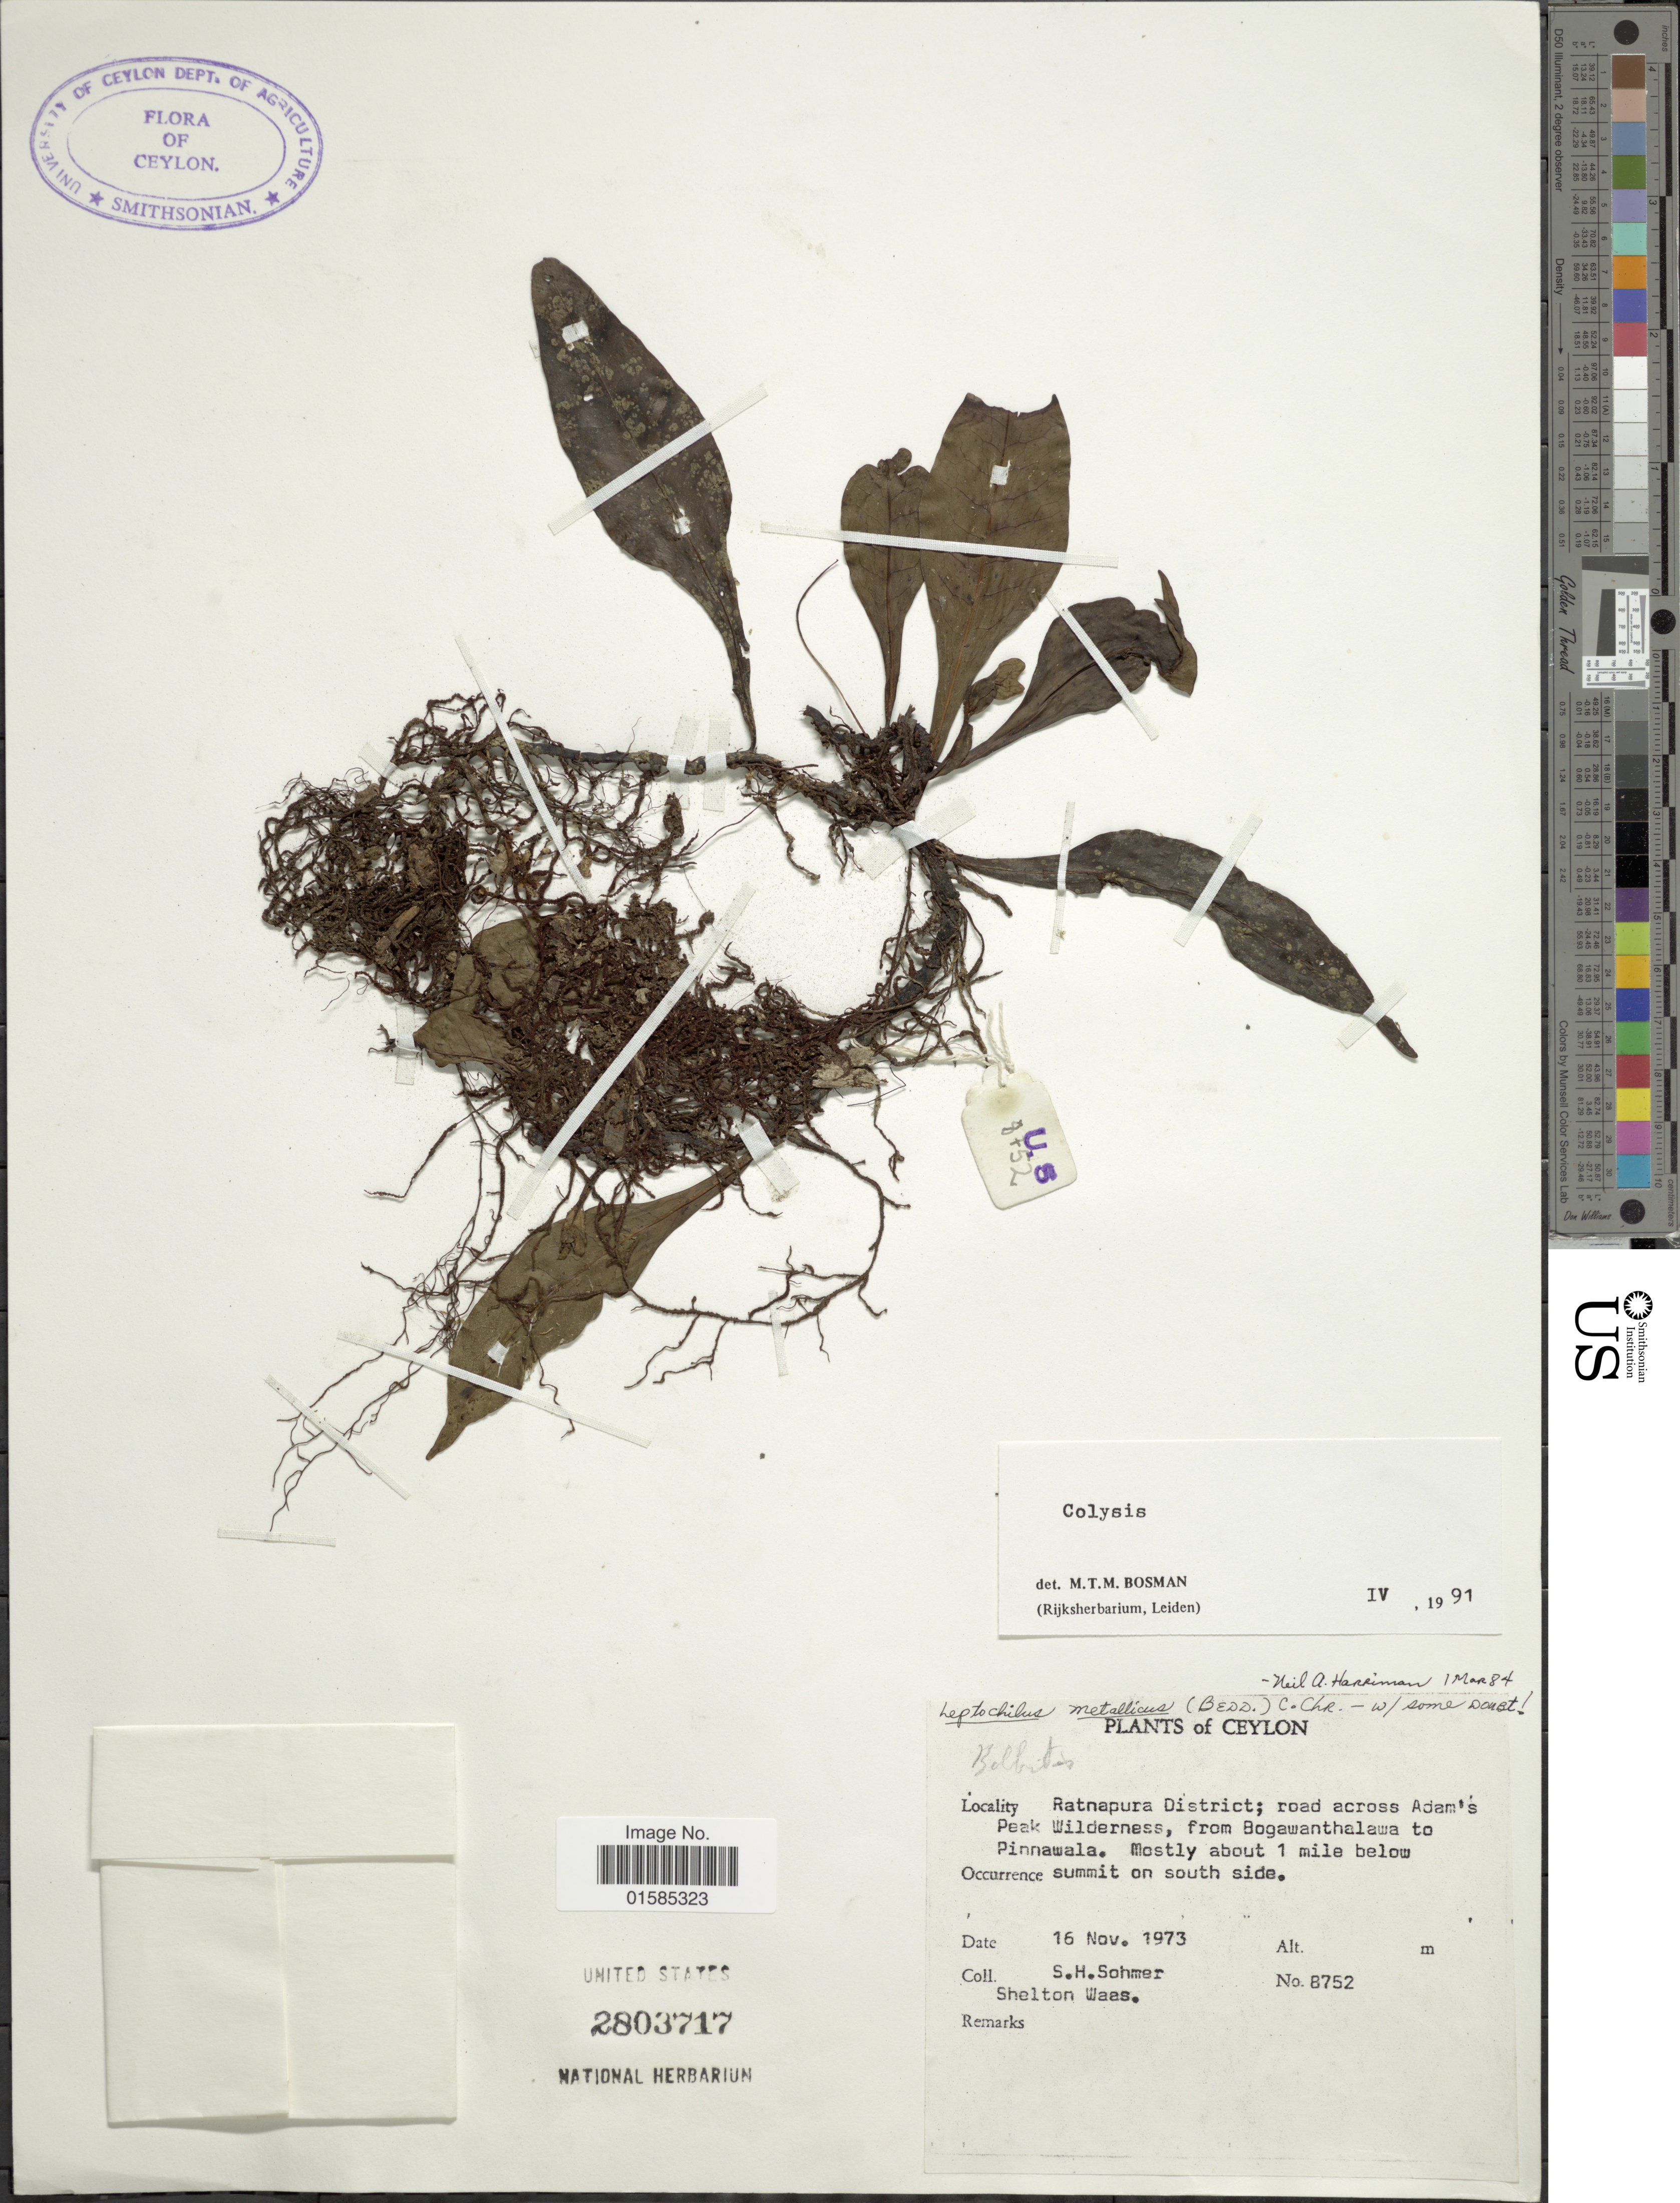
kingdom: Plantae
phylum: Tracheophyta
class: Polypodiopsida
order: Polypodiales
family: Polypodiaceae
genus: Leptochilus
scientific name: Leptochilus metallicus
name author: (Bedd.) C. Chr.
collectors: S. H. Sohmer & S. Waas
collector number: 8752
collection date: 1973-11-16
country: Sri Lanka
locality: Ceylon, Ratnapura District; road across Adam's Peak Wilderness, from Bogawanthalawa to Pinnawala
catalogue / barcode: US 2803717